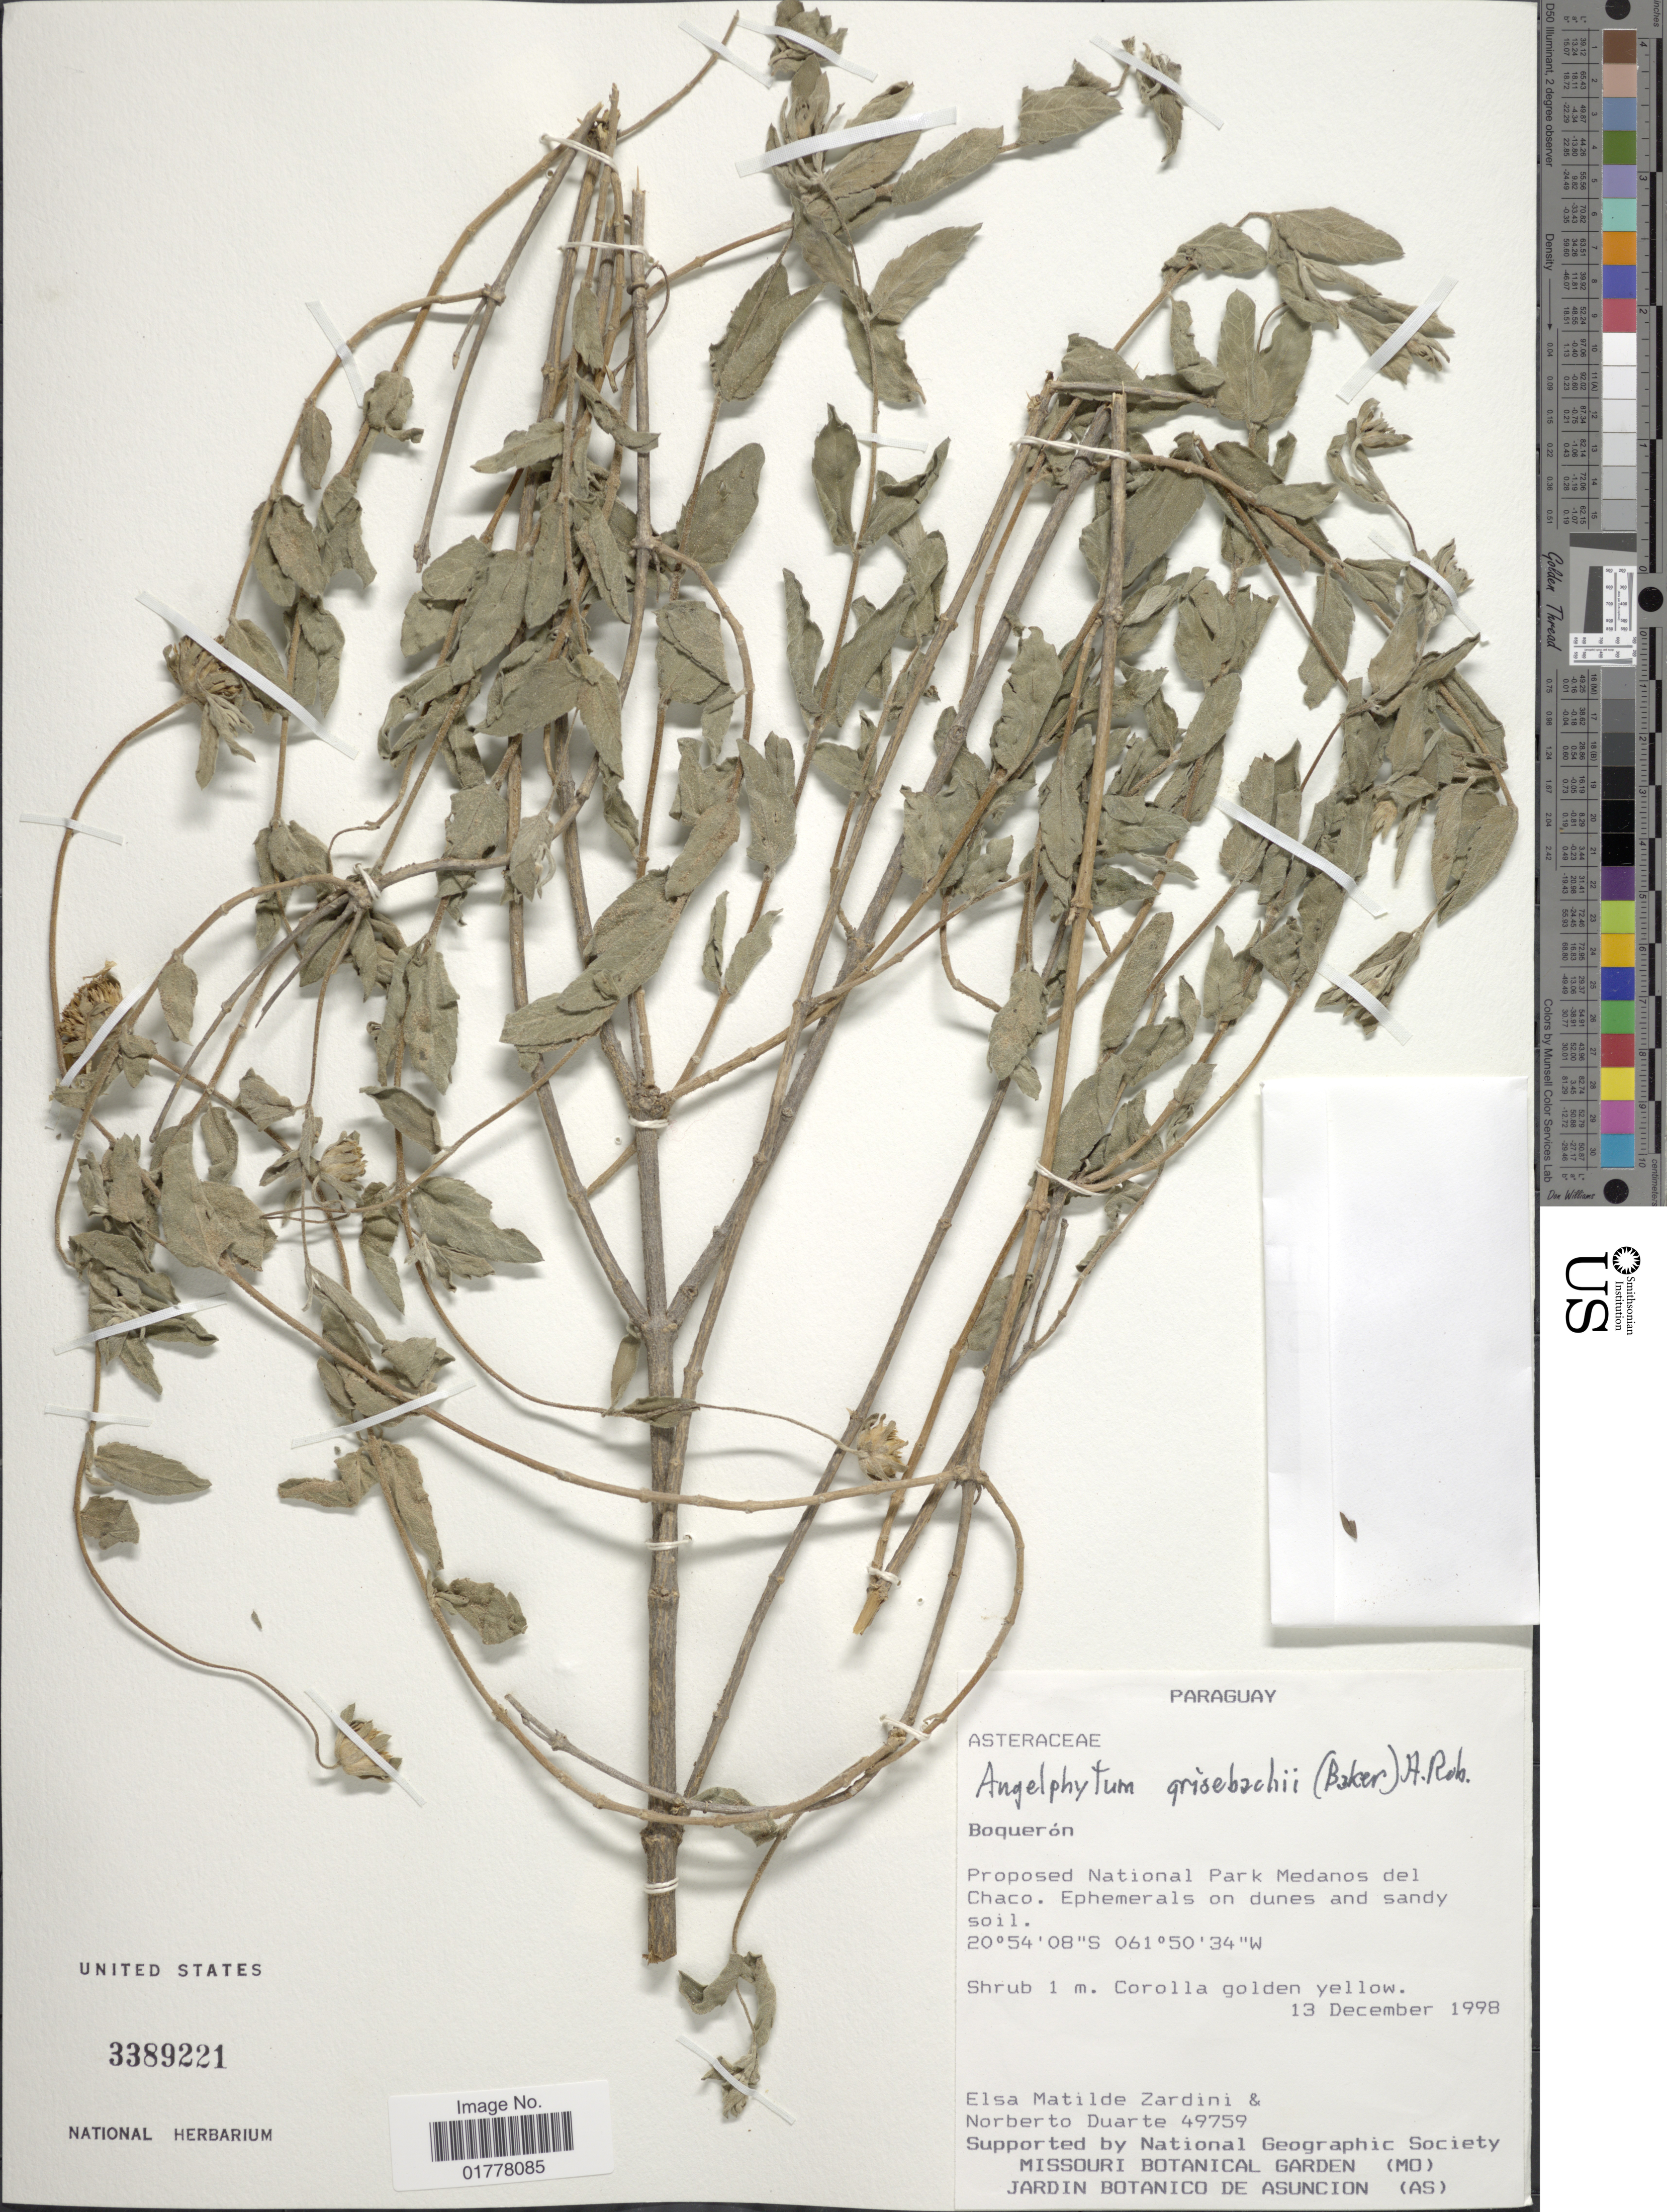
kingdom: Plantae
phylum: Tracheophyta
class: Magnoliopsida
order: Asterales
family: Asteraceae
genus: Angelphytum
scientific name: Angelphytum grisebachii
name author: Baker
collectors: E. M. Zardini & N. Duarte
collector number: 49759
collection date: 1998-12-13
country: Paraguay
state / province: Boqueron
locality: Boquerón. Proposed National Park Medanos del Chaco. Ephemerals on dunes and sandy soil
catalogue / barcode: US 3389221